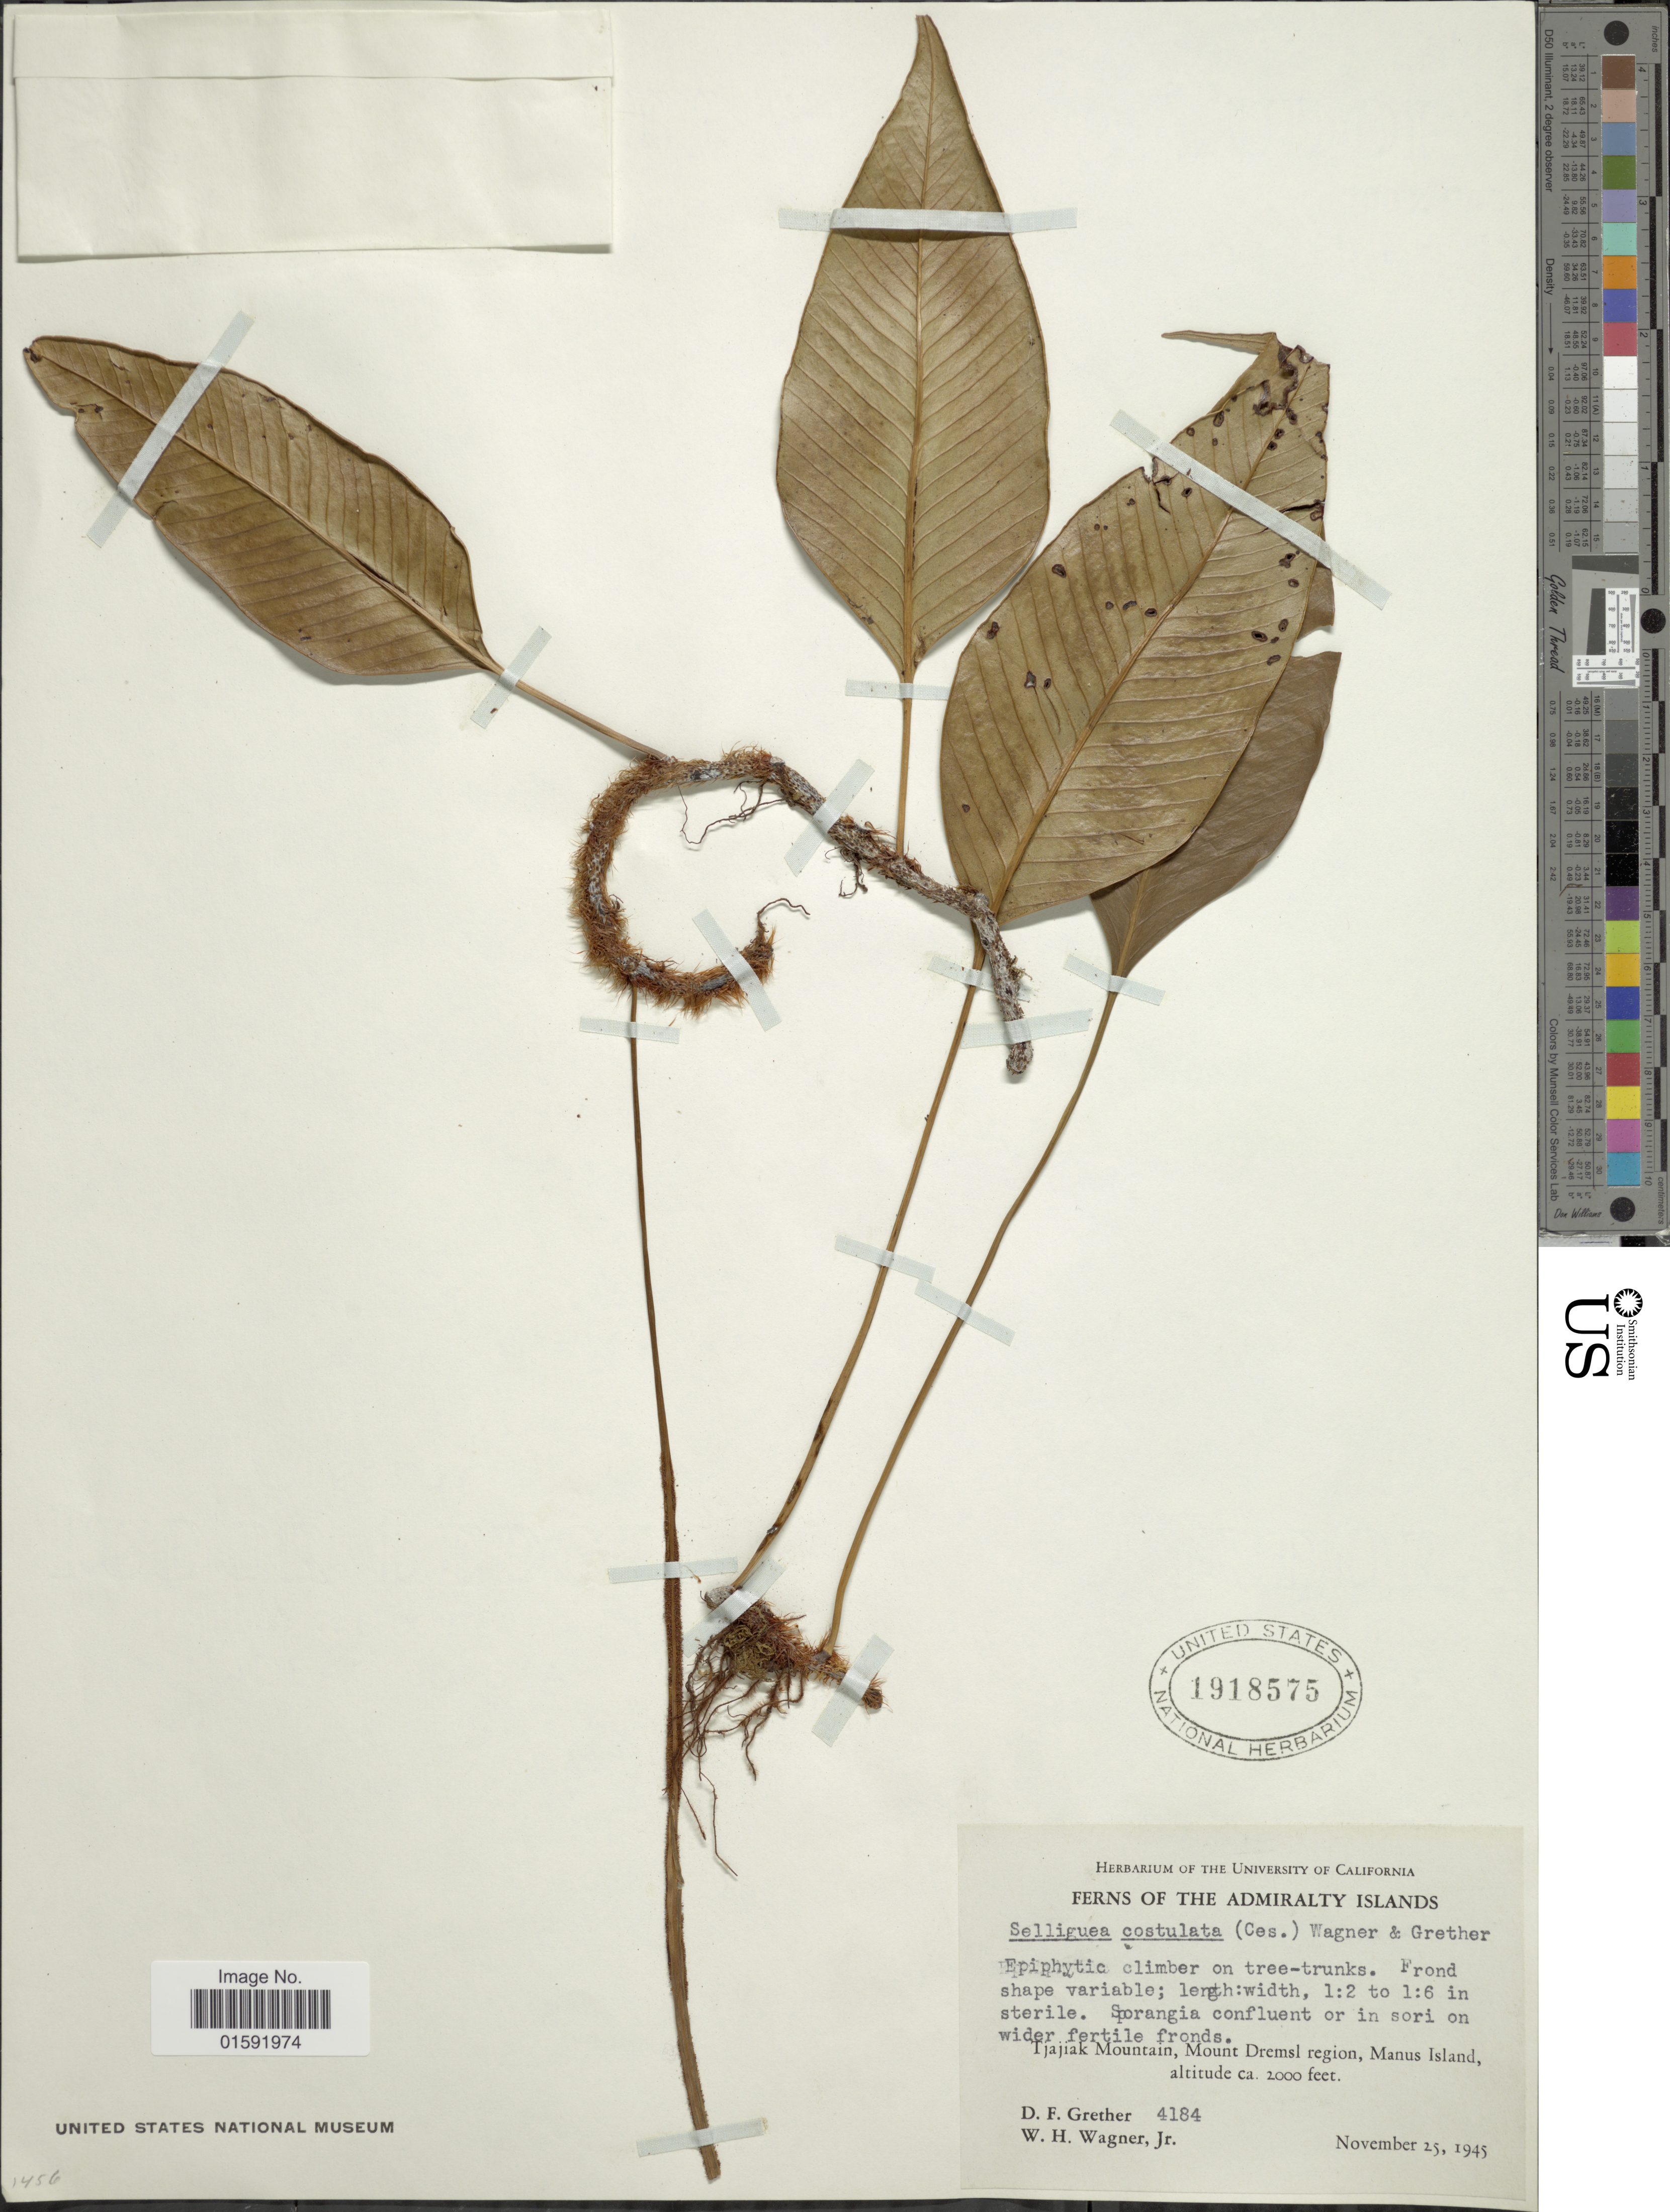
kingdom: Plantae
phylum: Tracheophyta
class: Polypodiopsida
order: Polypodiales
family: Polypodiaceae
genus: Selliguea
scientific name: Selliguea costulata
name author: (Ces.) Wagner & Grether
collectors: D. F. Grether & W. H. Wagner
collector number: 4184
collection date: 1945-11-25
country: Papua New Guinea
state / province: Manus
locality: The Admiralty Islands, Tjaijak Mountains, Mount Dremsl region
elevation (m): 610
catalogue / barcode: US 1918575